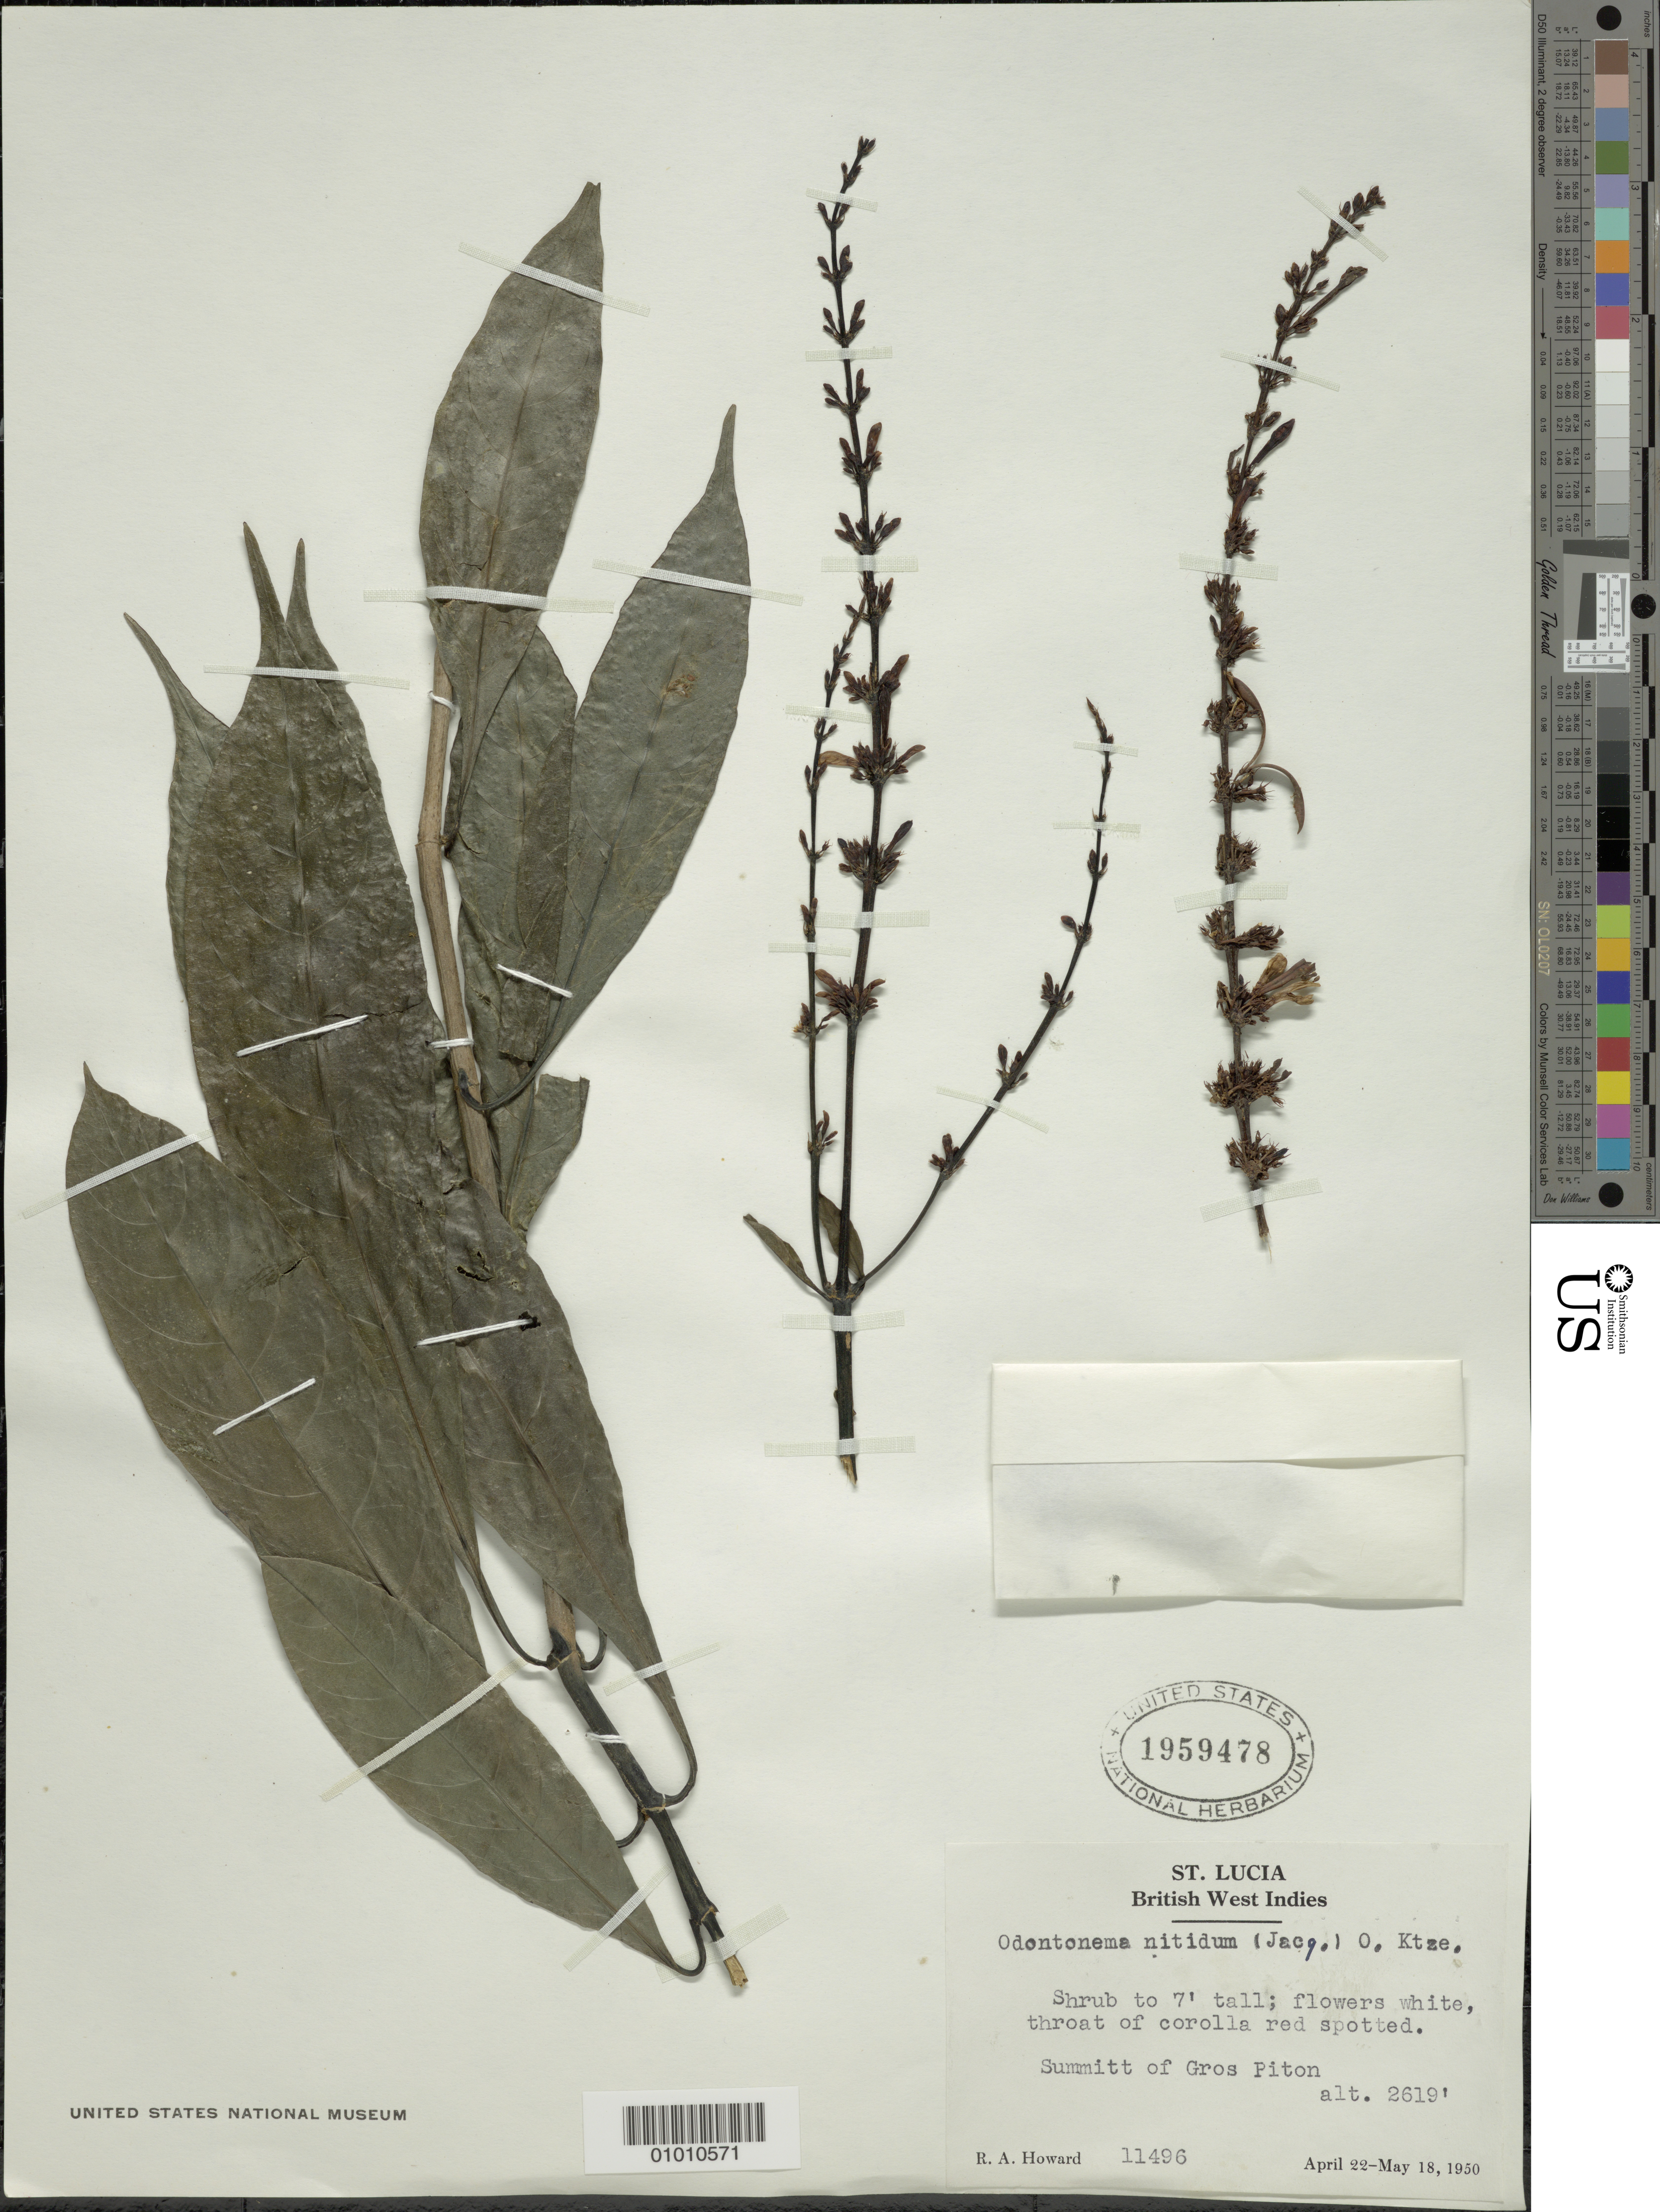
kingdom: Plantae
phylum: Tracheophyta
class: Magnoliopsida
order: Lamiales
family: Acanthaceae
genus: Odontonema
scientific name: Odontonema nitidum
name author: (Jacq.) Kuntze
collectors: R. A. Howard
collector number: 11496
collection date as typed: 22 Apr 1950 to 18 May 1950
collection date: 1950-04-22/1950-05-18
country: St. Lucia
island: St. Lucia I.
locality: Gros Piton, summit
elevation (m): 798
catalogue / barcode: US 1959478